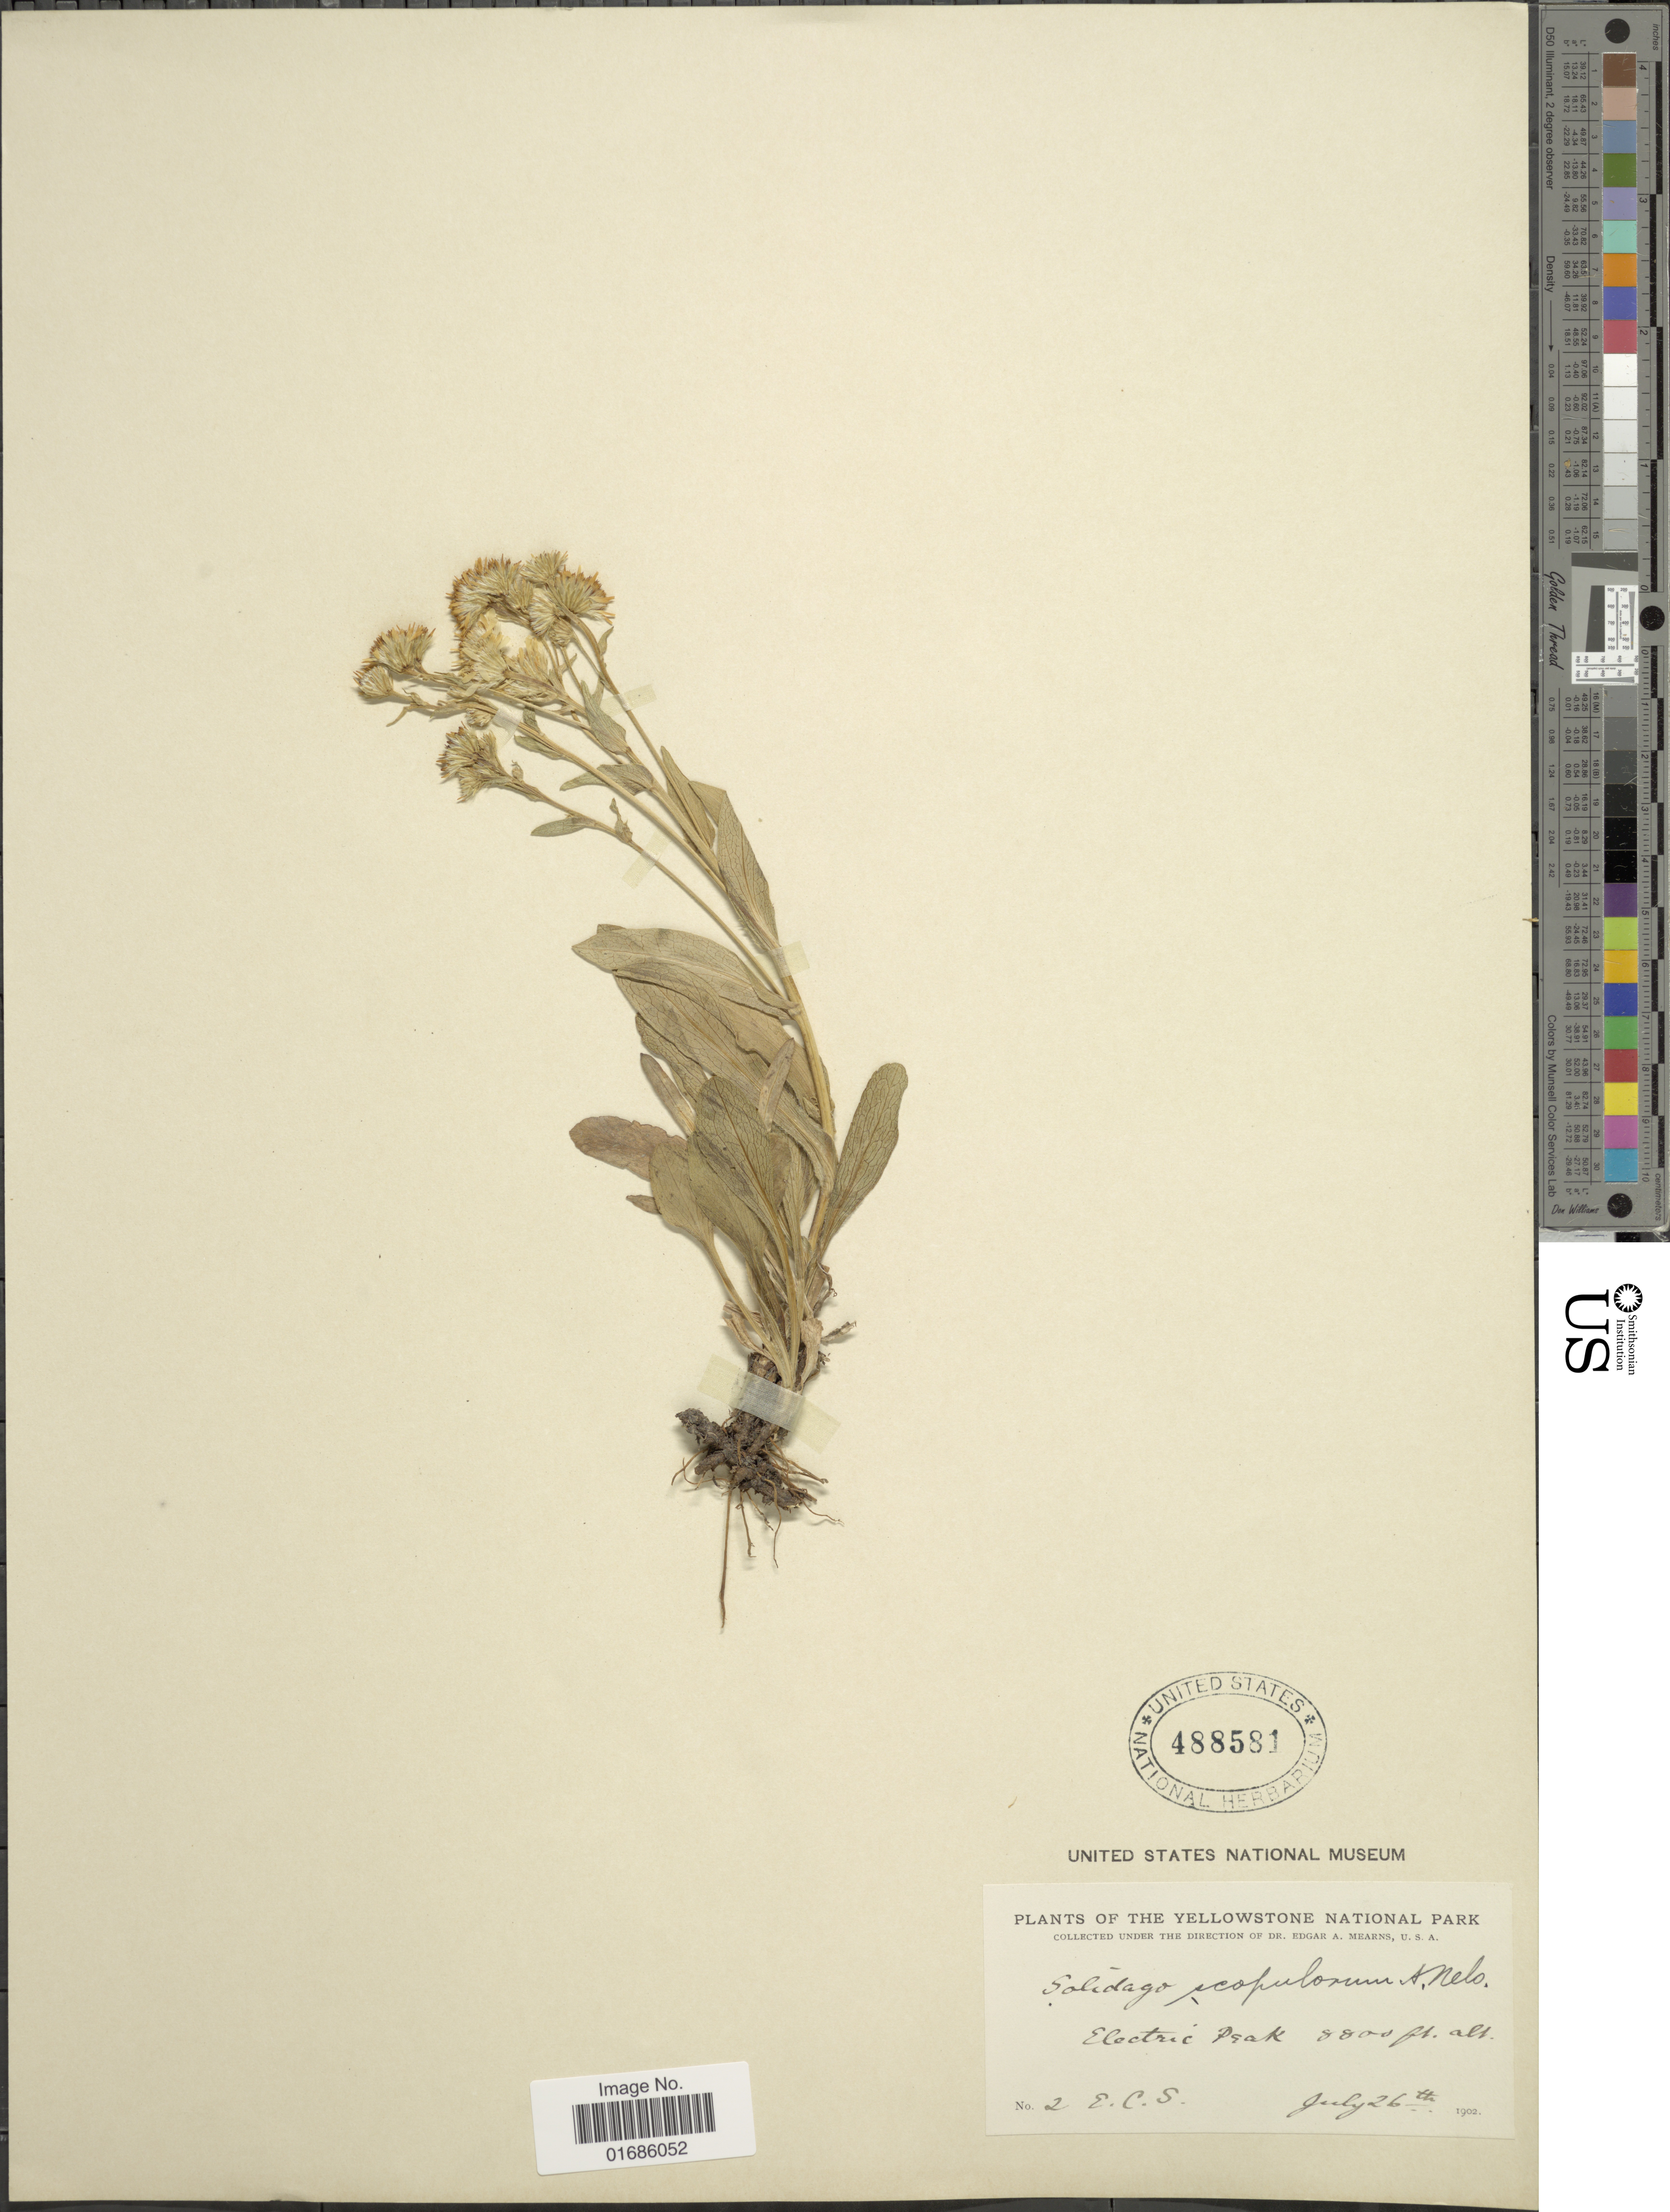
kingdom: Plantae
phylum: Tracheophyta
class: Magnoliopsida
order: Asterales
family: Asteraceae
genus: Solidago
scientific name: Solidago ciliosa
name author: Greene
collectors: E. C. Smith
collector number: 2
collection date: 1902-07-26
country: United States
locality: Yelowstone National Park, Electric Peak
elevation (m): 2682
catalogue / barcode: US 488581